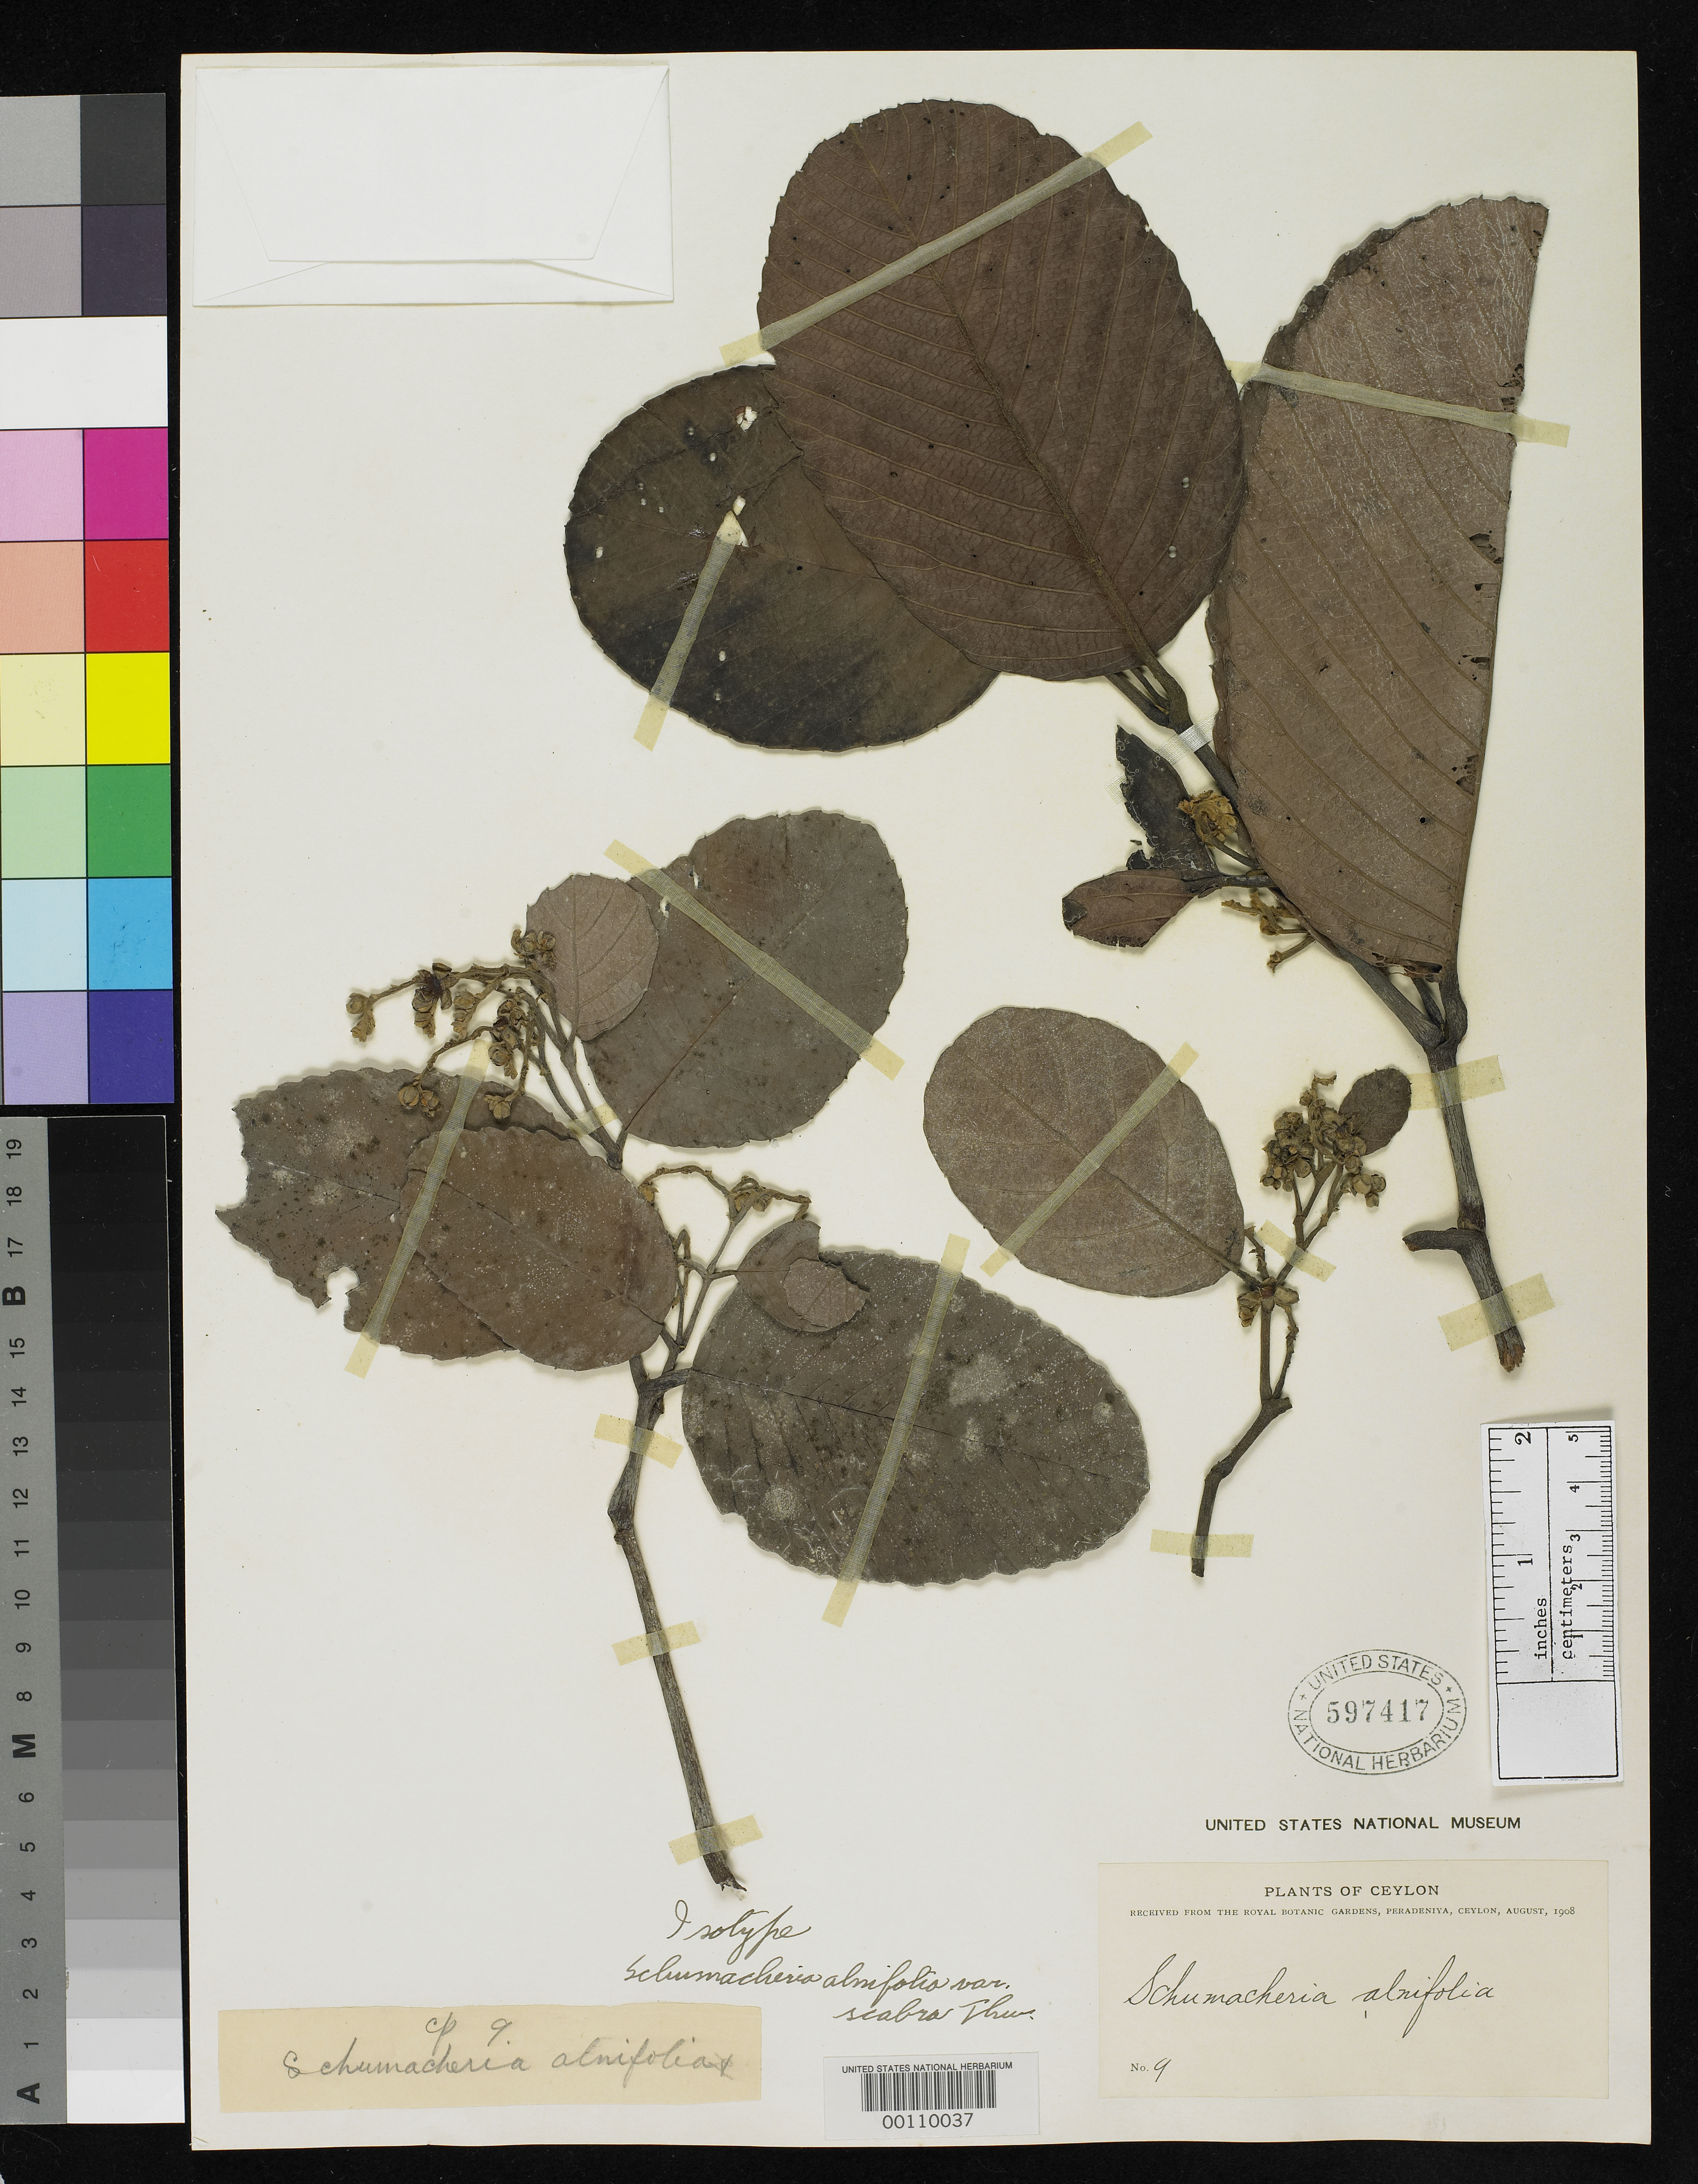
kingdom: Plantae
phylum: Tracheophyta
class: Magnoliopsida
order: Dilleniales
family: Dilleniaceae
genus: Schumacheria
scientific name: Schumacheria alnifolia var. scabra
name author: Thwaites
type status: Isotype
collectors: G. H. K. Thwaites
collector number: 9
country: Sri Lanka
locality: "Ceylon"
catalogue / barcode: US 597417